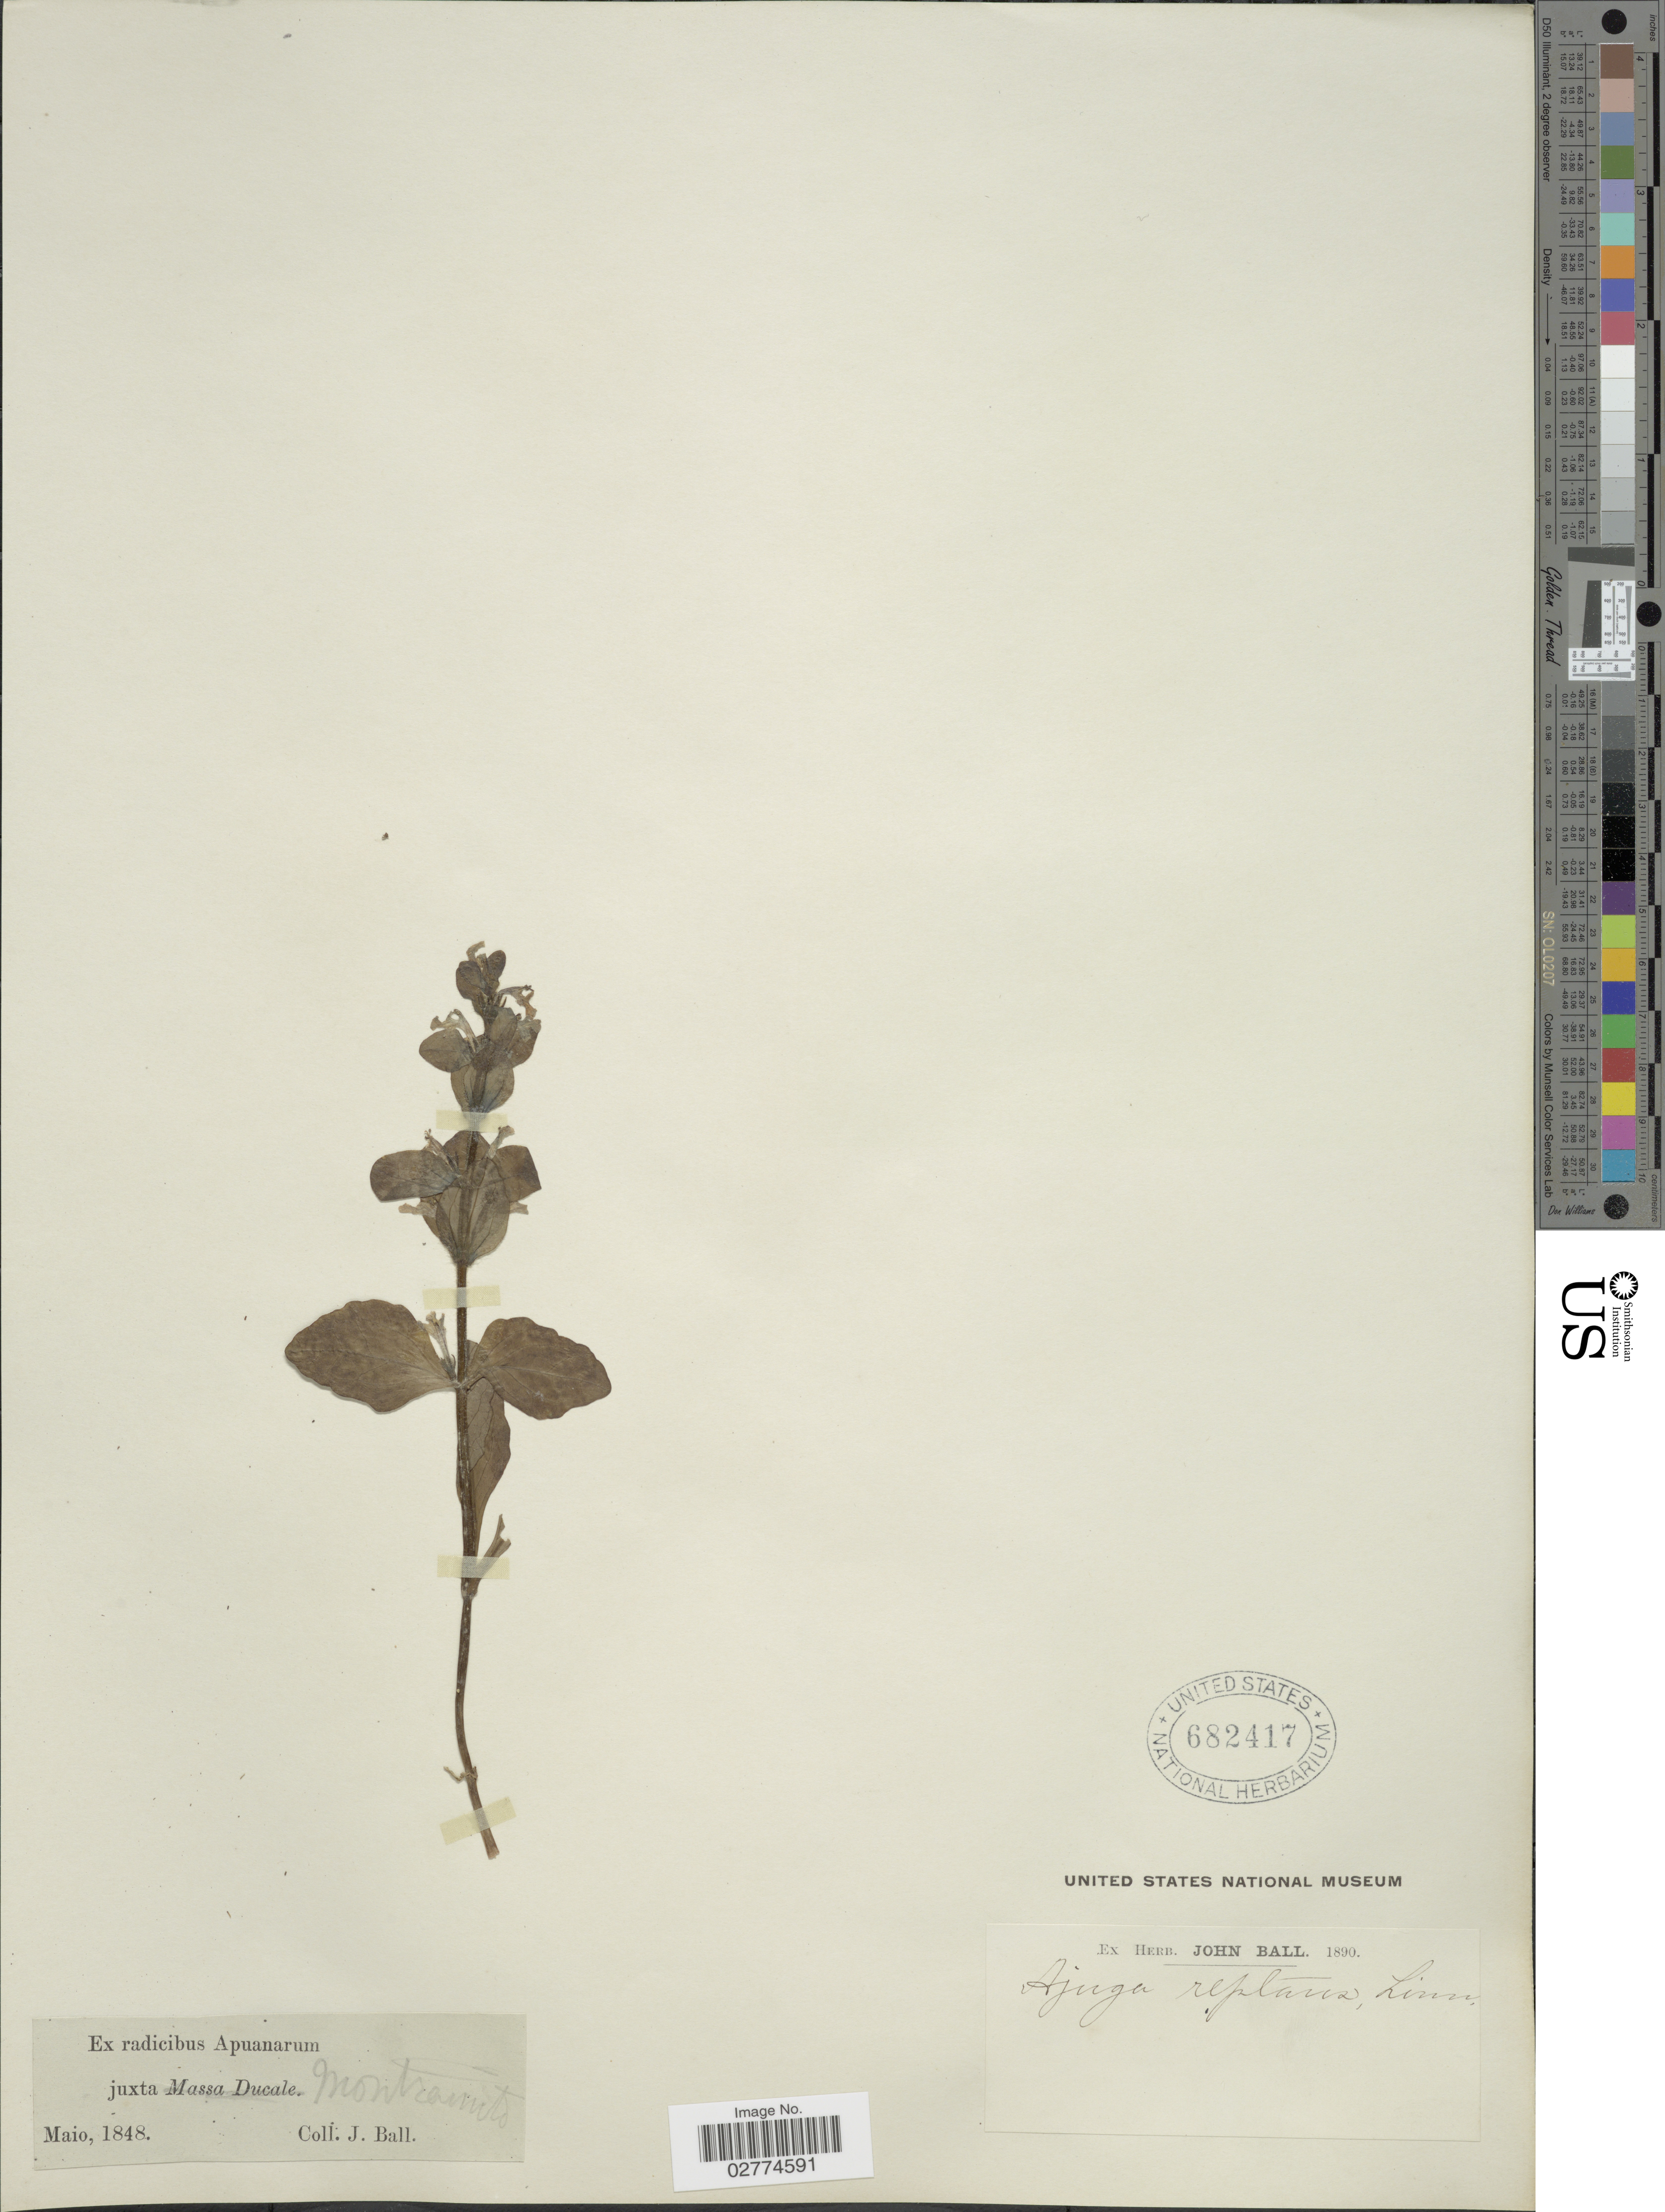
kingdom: Plantae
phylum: Tracheophyta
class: Magnoliopsida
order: Lamiales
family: Lamiaceae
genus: Ajuga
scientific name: Ajuga reptans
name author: L.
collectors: J. Ball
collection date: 1848-05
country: Italy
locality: Ex radicibus Apuanarum juxta Montramito.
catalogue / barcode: US 682417